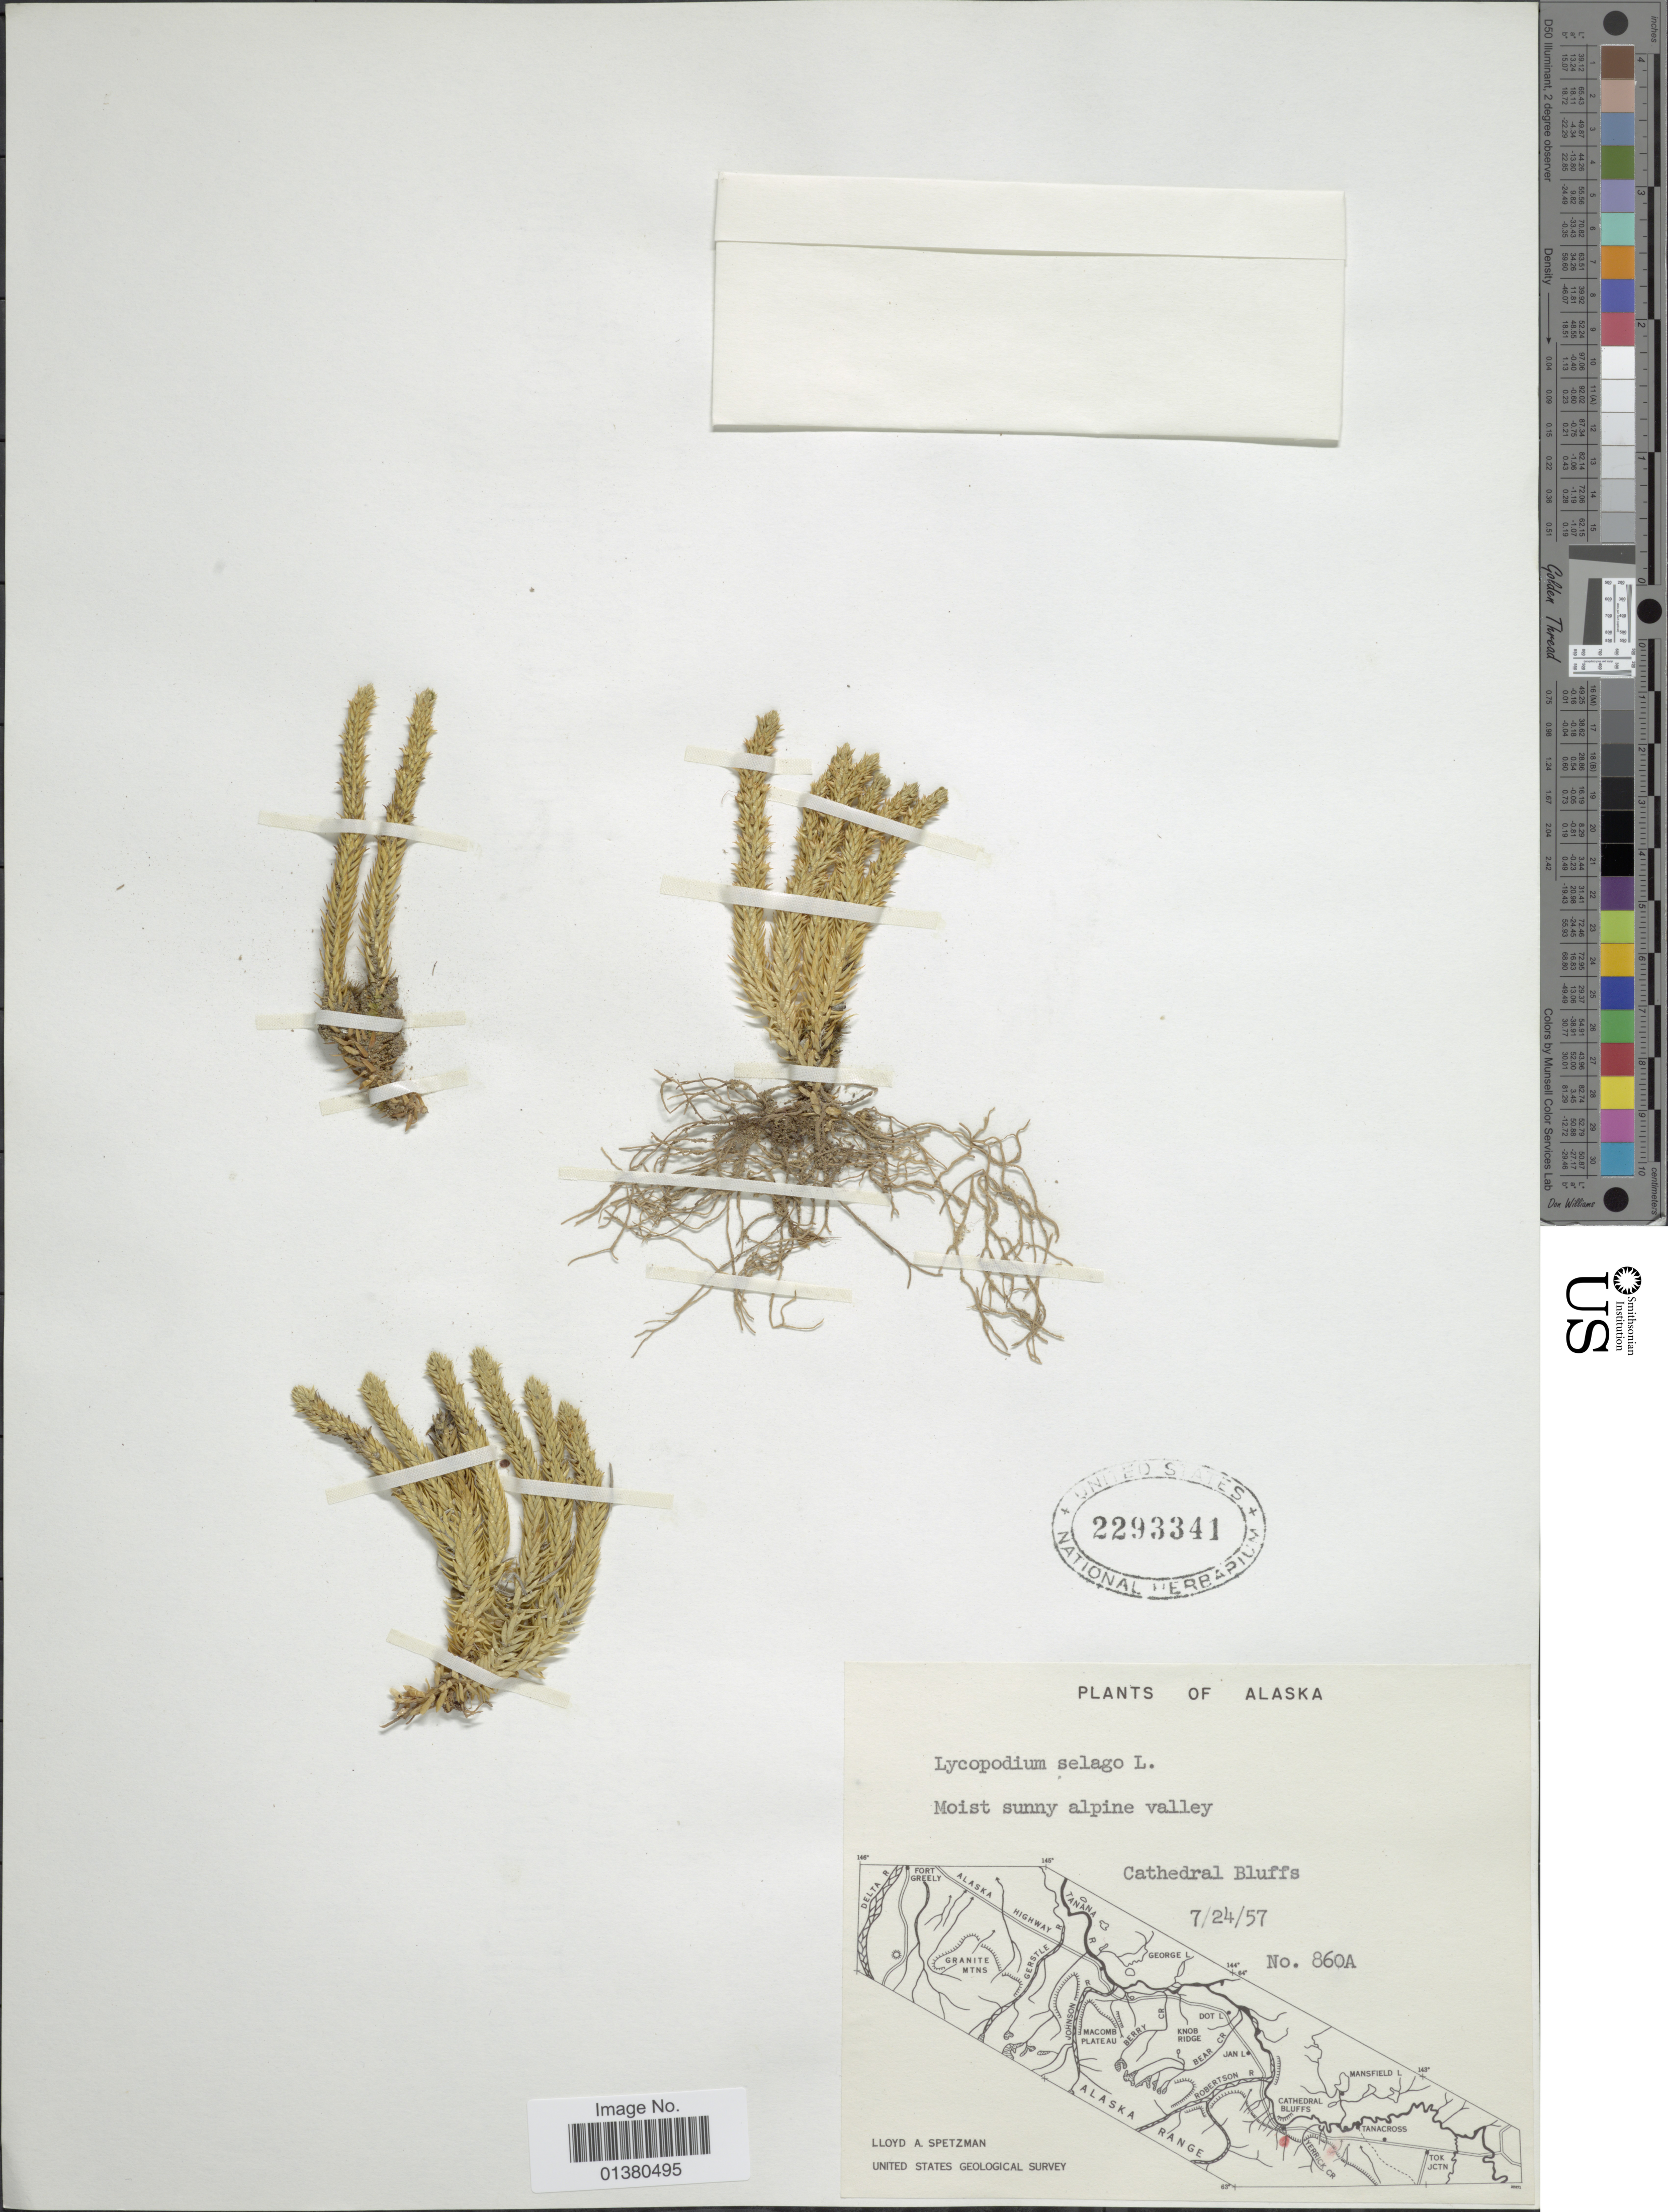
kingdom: Plantae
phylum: Tracheophyta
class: Lycopodiopsida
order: Lycopodiales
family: Lycopodiaceae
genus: Huperzia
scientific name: Huperzia selago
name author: (L.) Bernh. ex Schrank & Mart.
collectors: L. Spetzman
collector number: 860A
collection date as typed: Transcribed d/m/y: 24/7/57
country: United States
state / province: Alaska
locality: Mosit sunny alpine valley, Cathedral Bluffs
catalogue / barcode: US 2293341